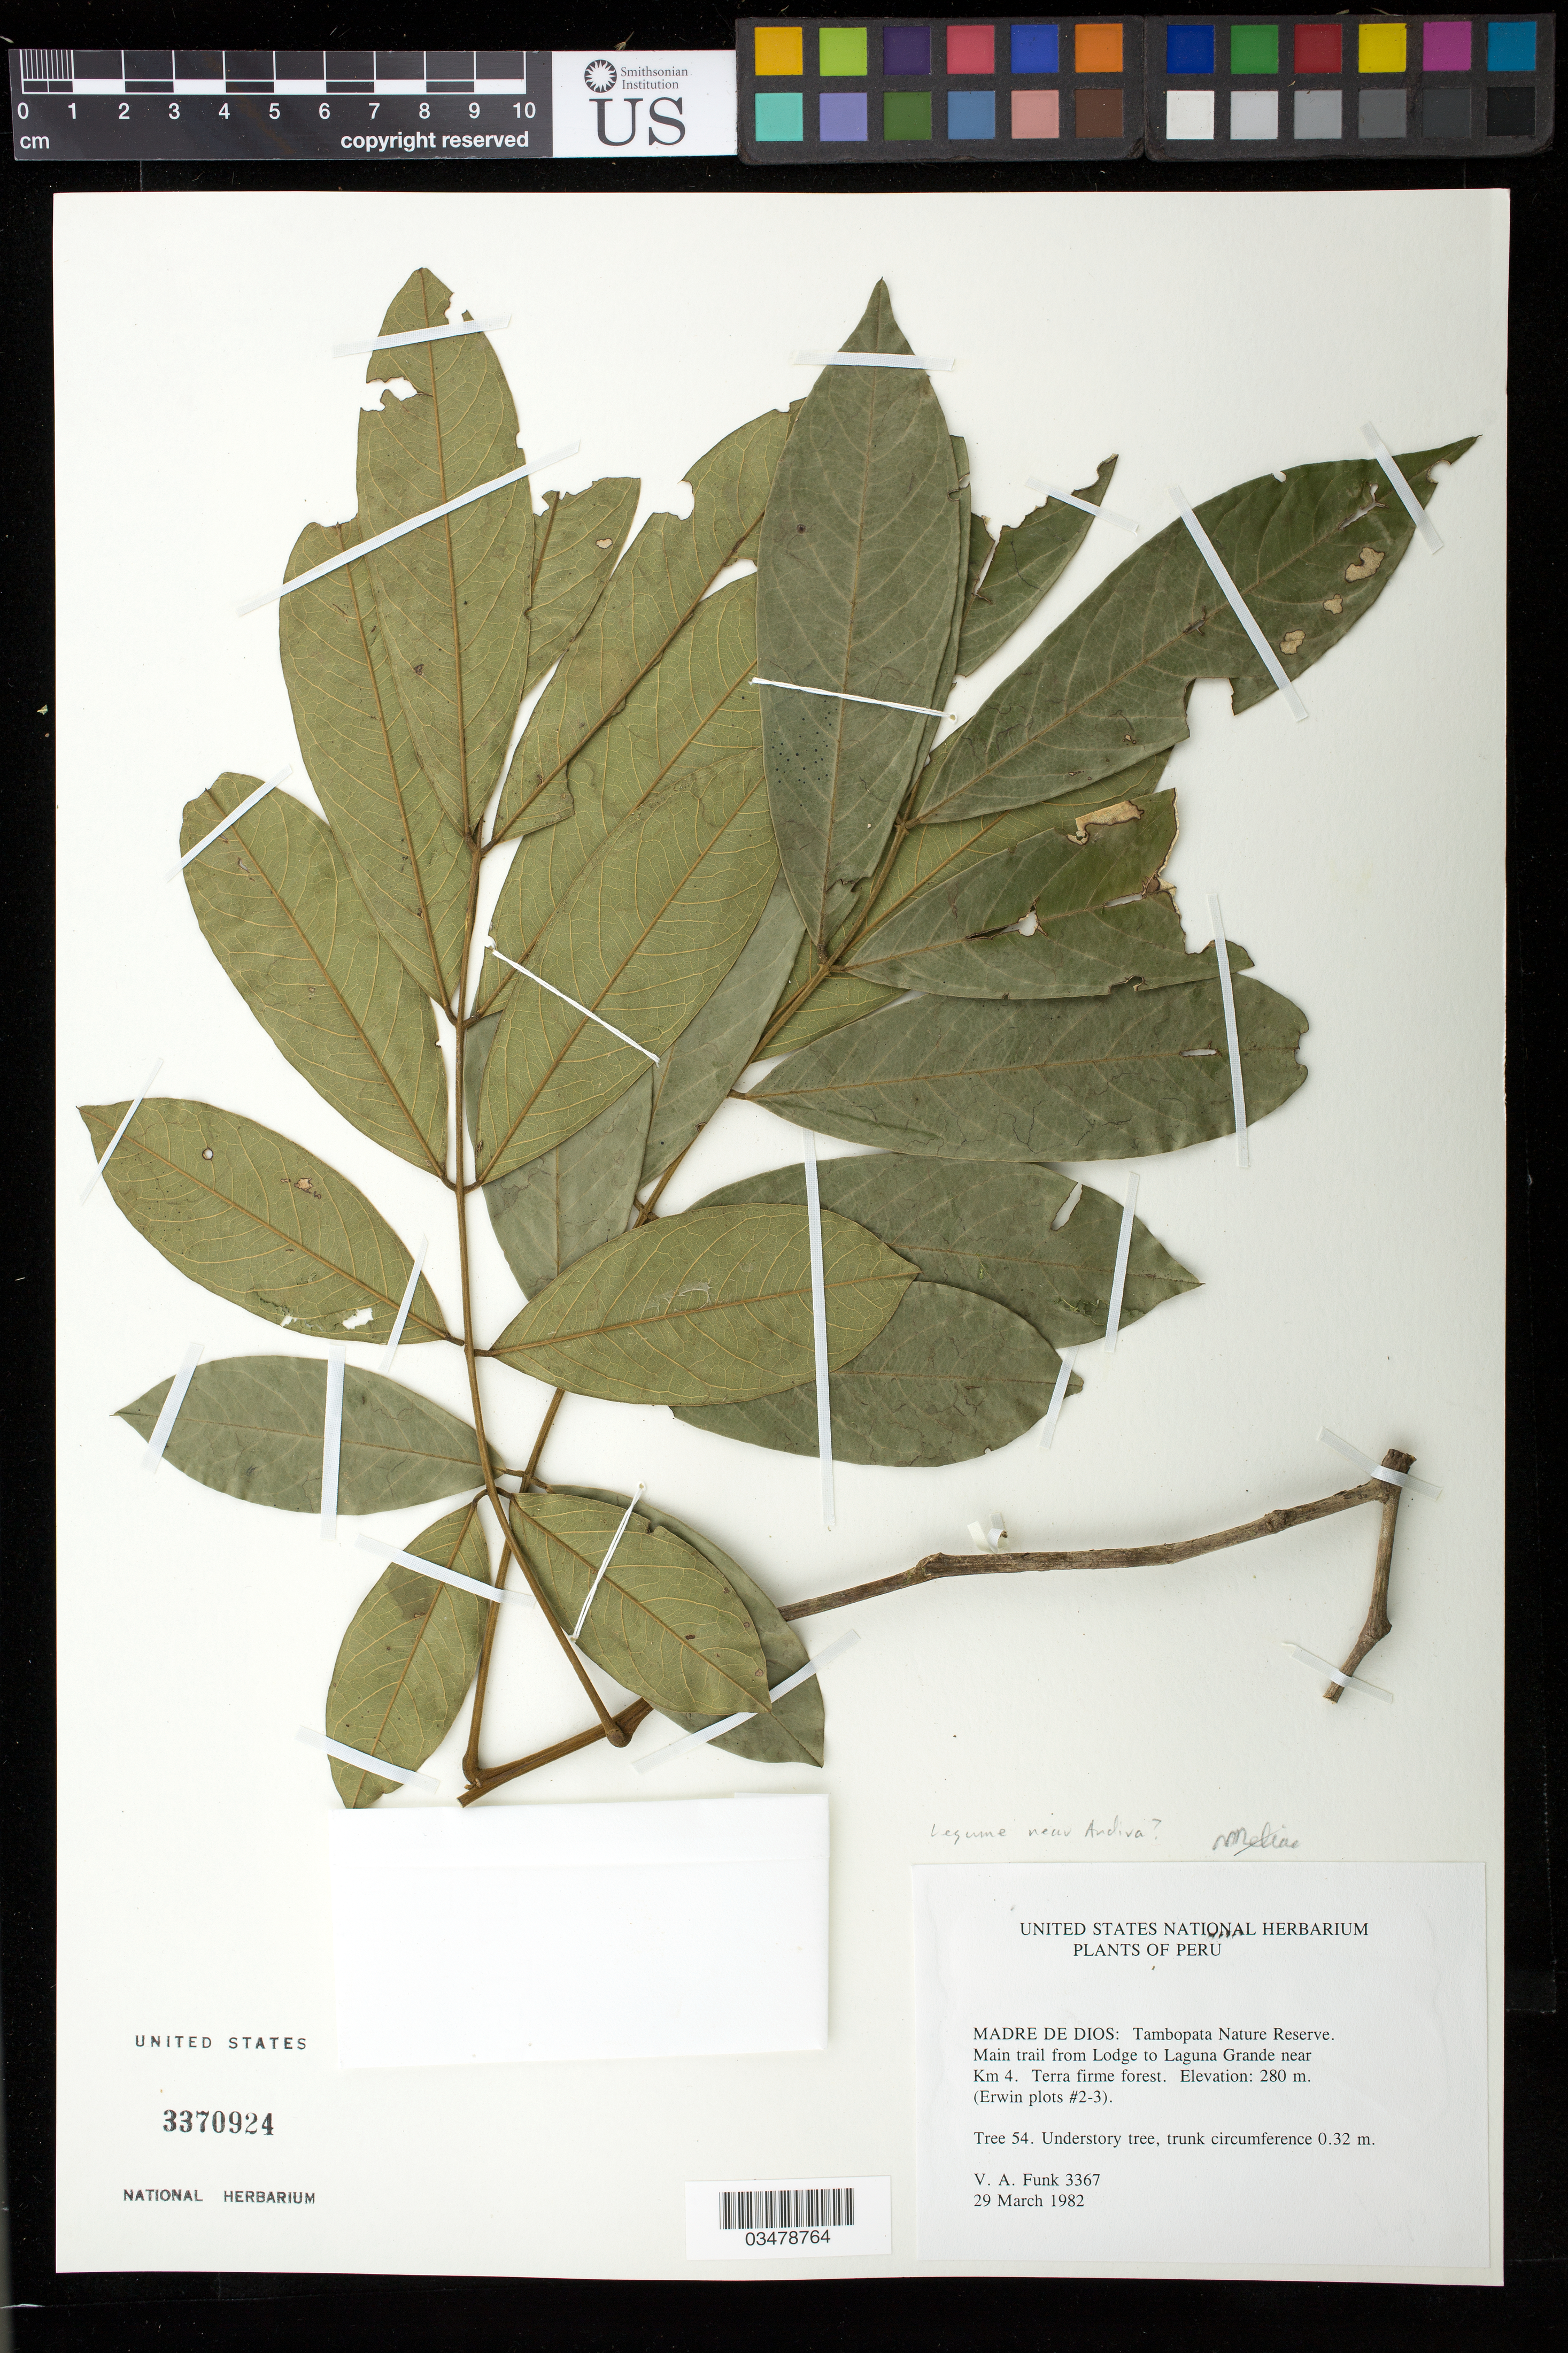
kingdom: Plantae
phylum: Tracheophyta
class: Magnoliopsida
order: Fabales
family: Fabaceae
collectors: V. Funk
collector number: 3367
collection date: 1982-03-29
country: Peru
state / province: Madre de Dios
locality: Tambopata Nature Reserve. Main trail from Lodge to Laguna Grande near Km 4. (Erwin plots #2-3).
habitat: Terra firme forest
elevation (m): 280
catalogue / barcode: US 3370924